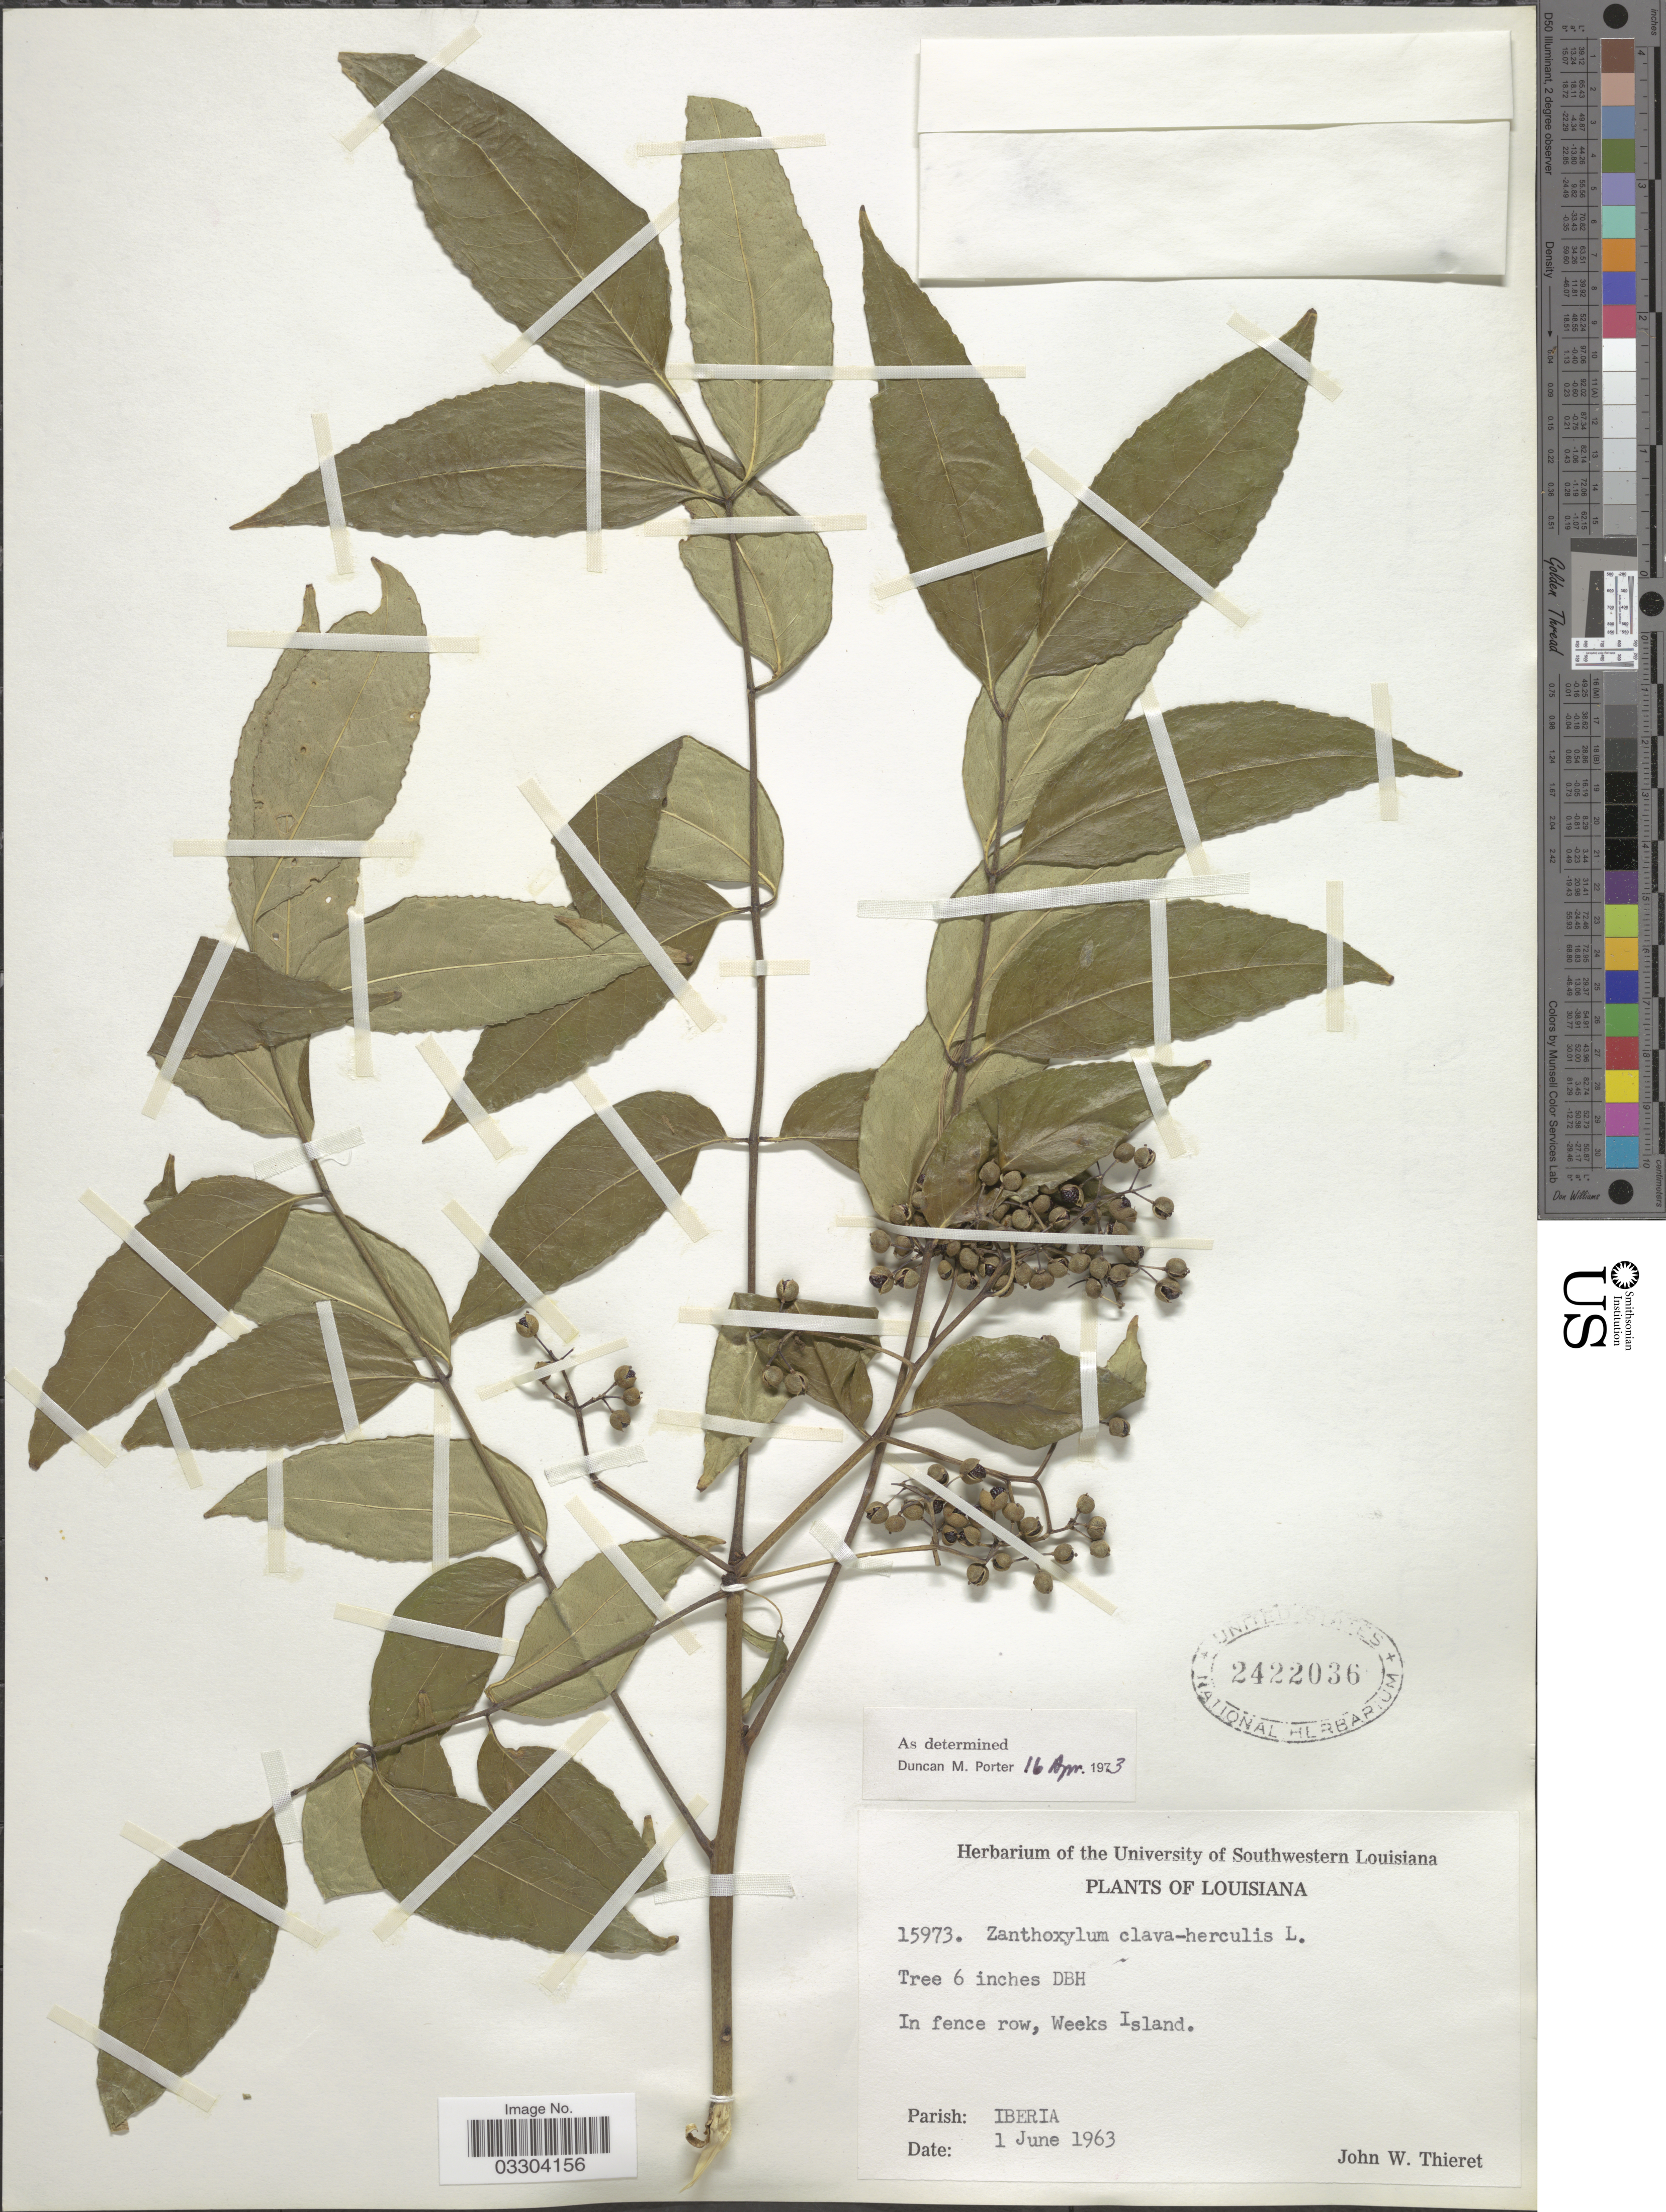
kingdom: Plantae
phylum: Tracheophyta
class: Magnoliopsida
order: Sapindales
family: Rutaceae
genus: Zanthoxylum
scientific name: Zanthoxylum clava-herculis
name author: L.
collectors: J. W. Thieret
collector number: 15973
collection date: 1963-06-01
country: United States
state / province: Louisiana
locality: In fence row, Weeks Island. Parish: Iberia.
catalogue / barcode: US 2422036